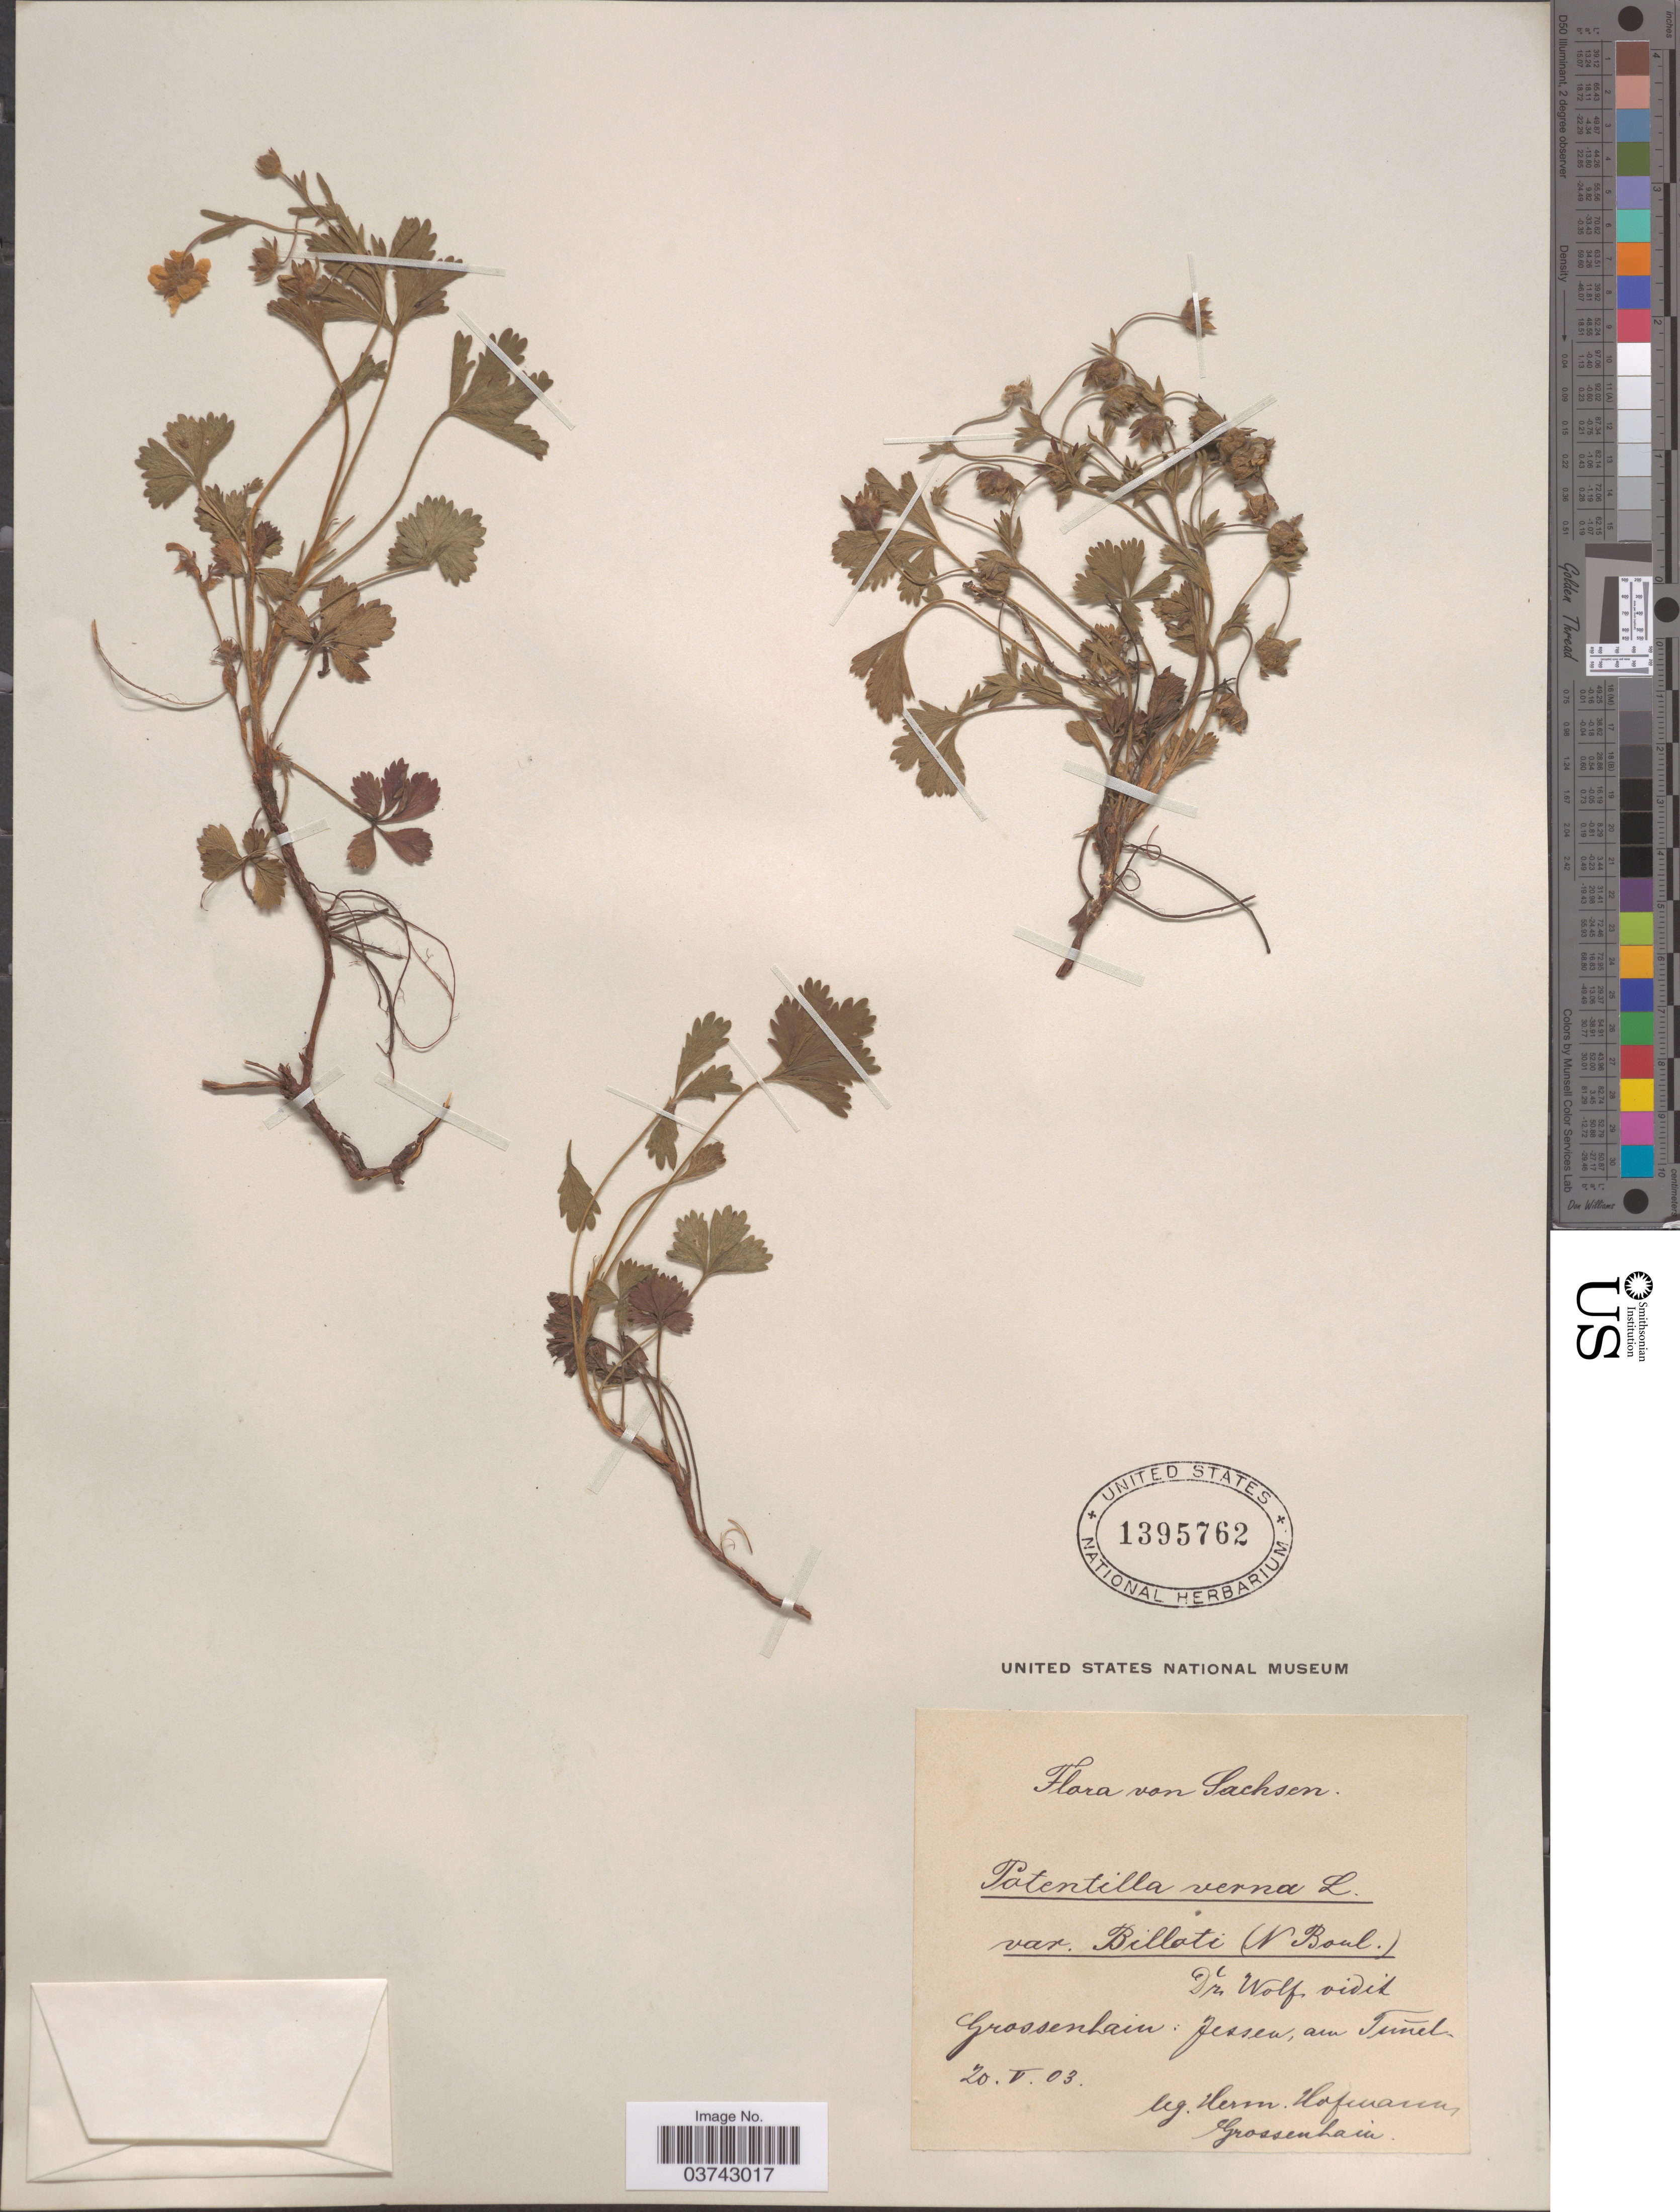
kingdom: Plantae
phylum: Tracheophyta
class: Magnoliopsida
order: Rosales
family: Rosaceae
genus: Potentilla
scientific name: Potentilla verna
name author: L.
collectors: H. Hofmann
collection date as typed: Transcribed d/m/y: 20/5/3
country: Germany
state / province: Sachsen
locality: Grossenhain: Sessen, am Tuñel. [interpreted]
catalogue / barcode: US 1395762